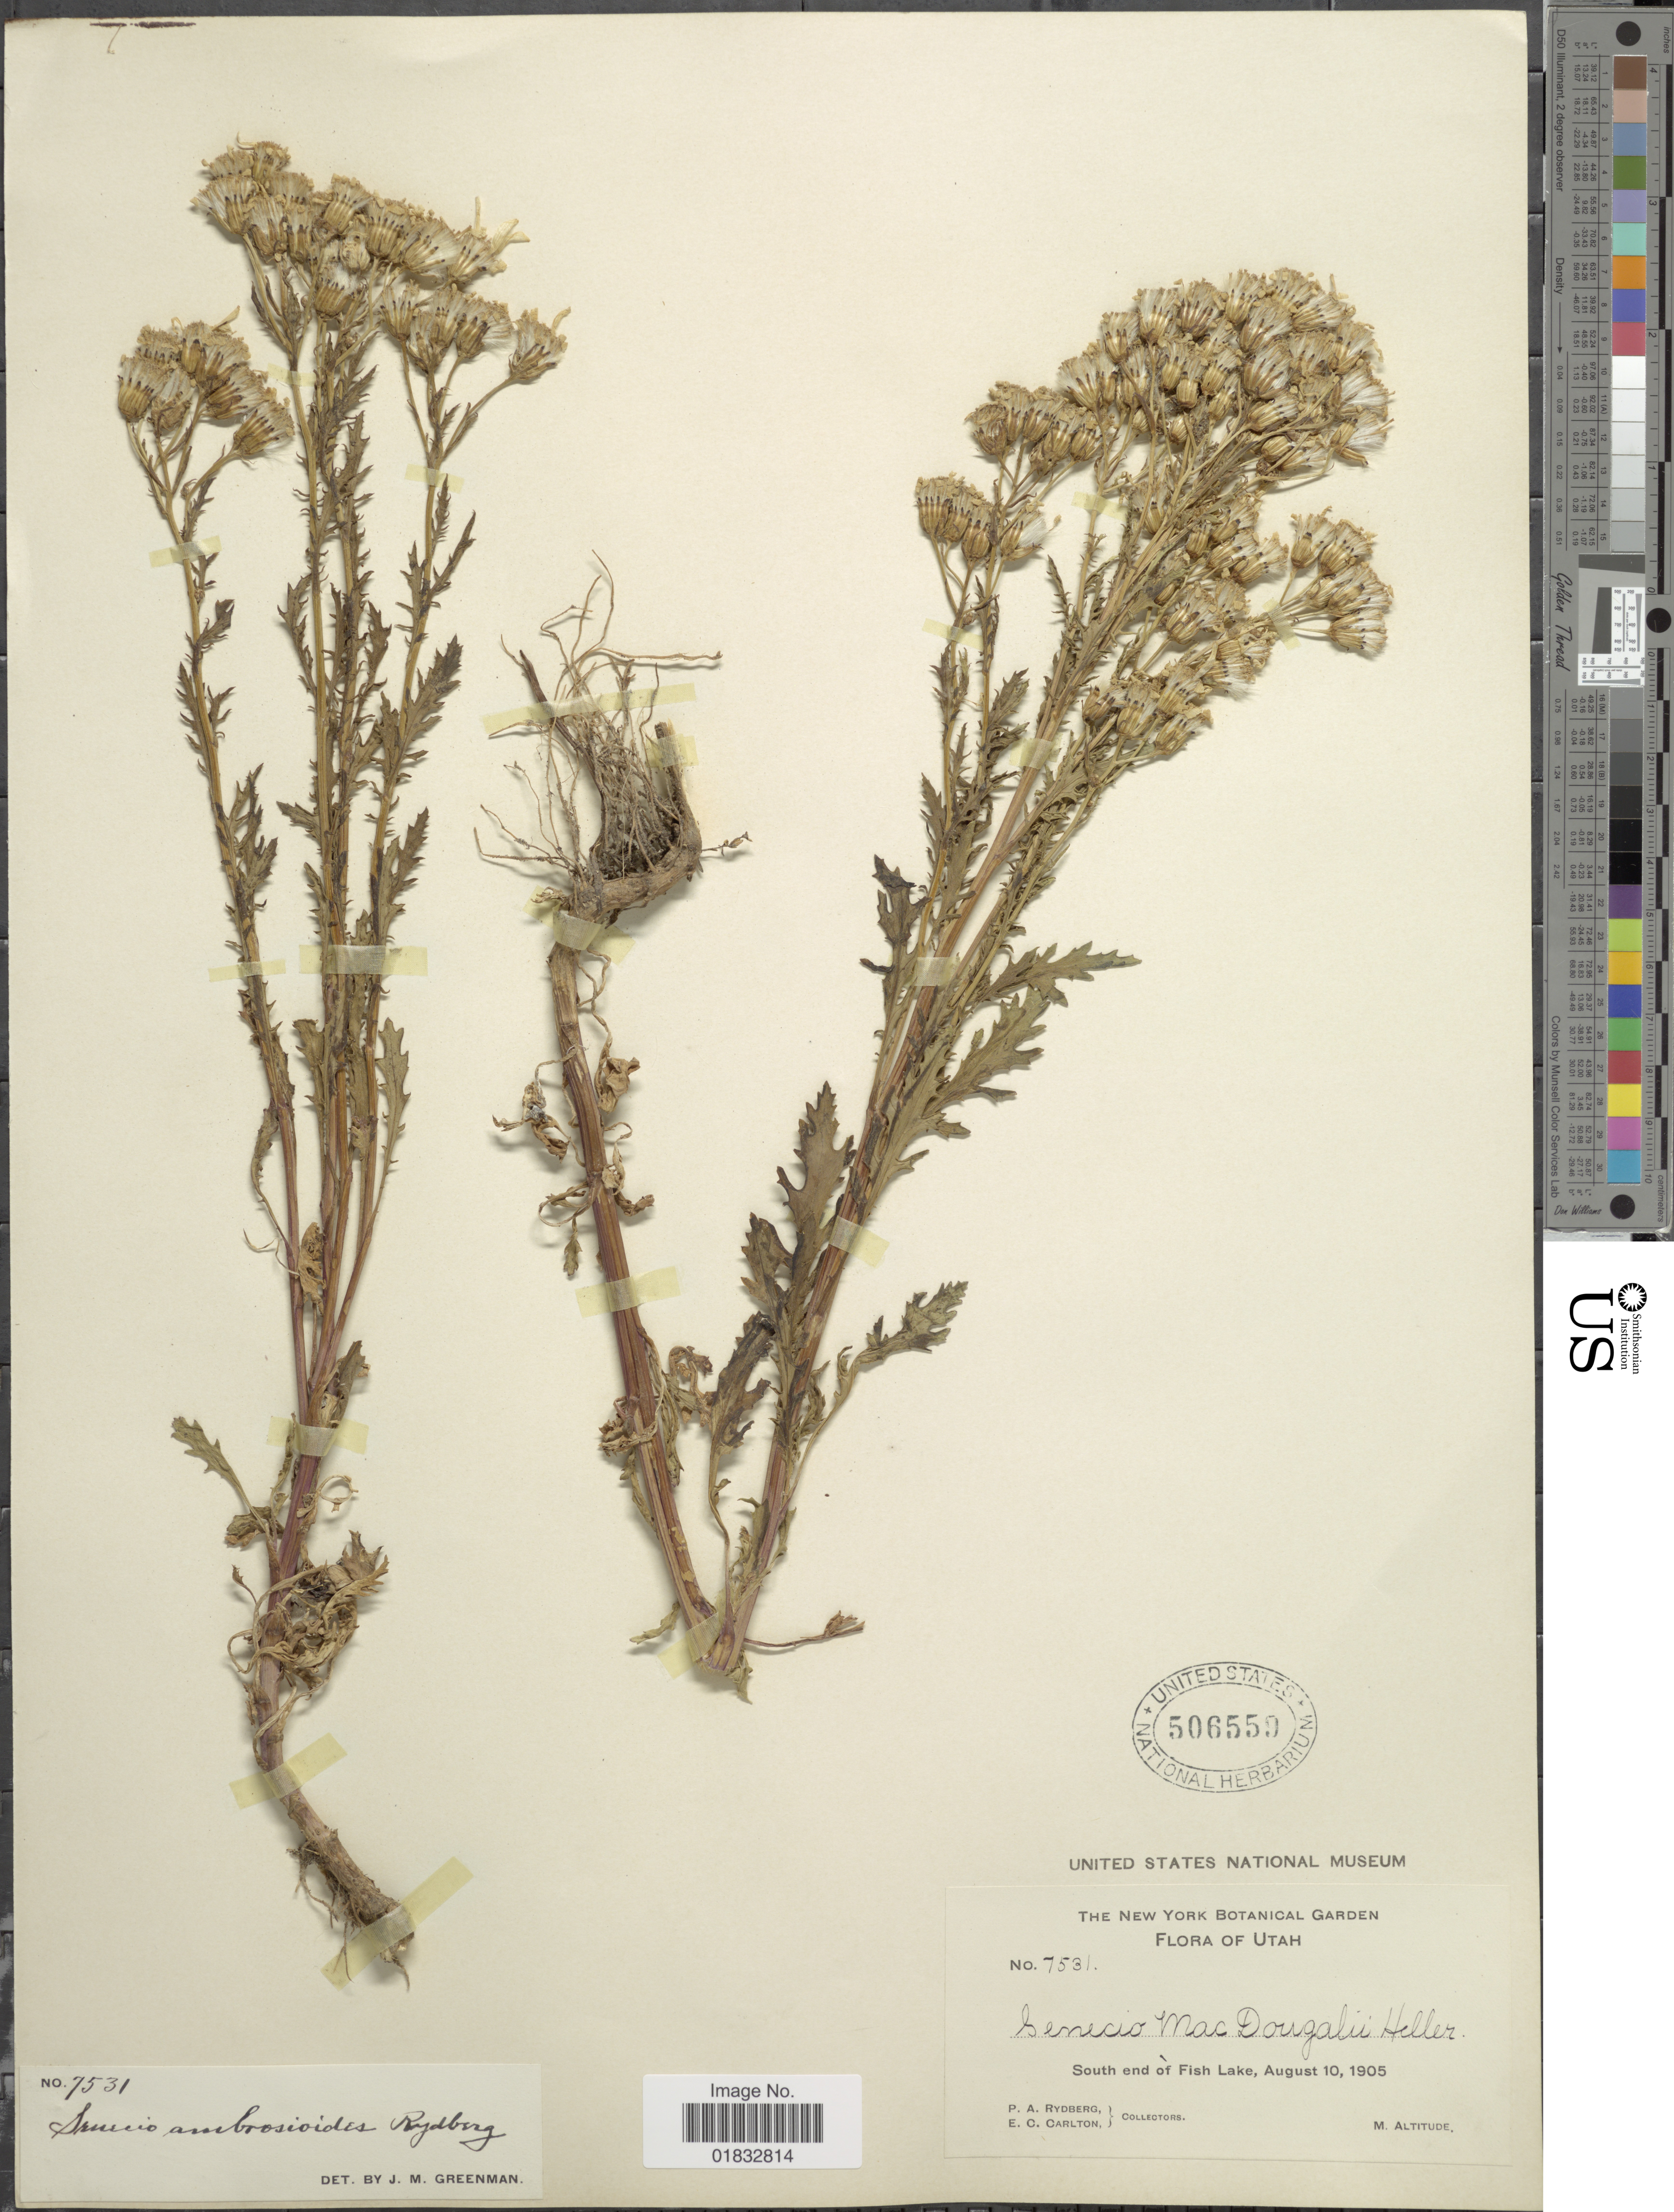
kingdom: Plantae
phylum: Tracheophyta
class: Magnoliopsida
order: Asterales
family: Asteraceae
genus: Senecio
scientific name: Senecio eremophilus var. kingii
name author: (Rydb.) Greenm.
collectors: P. A. Rydberg & E. Carlton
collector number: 7531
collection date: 1905-08-10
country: United States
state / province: Utah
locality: South end of Fish Lake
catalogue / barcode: US 506559